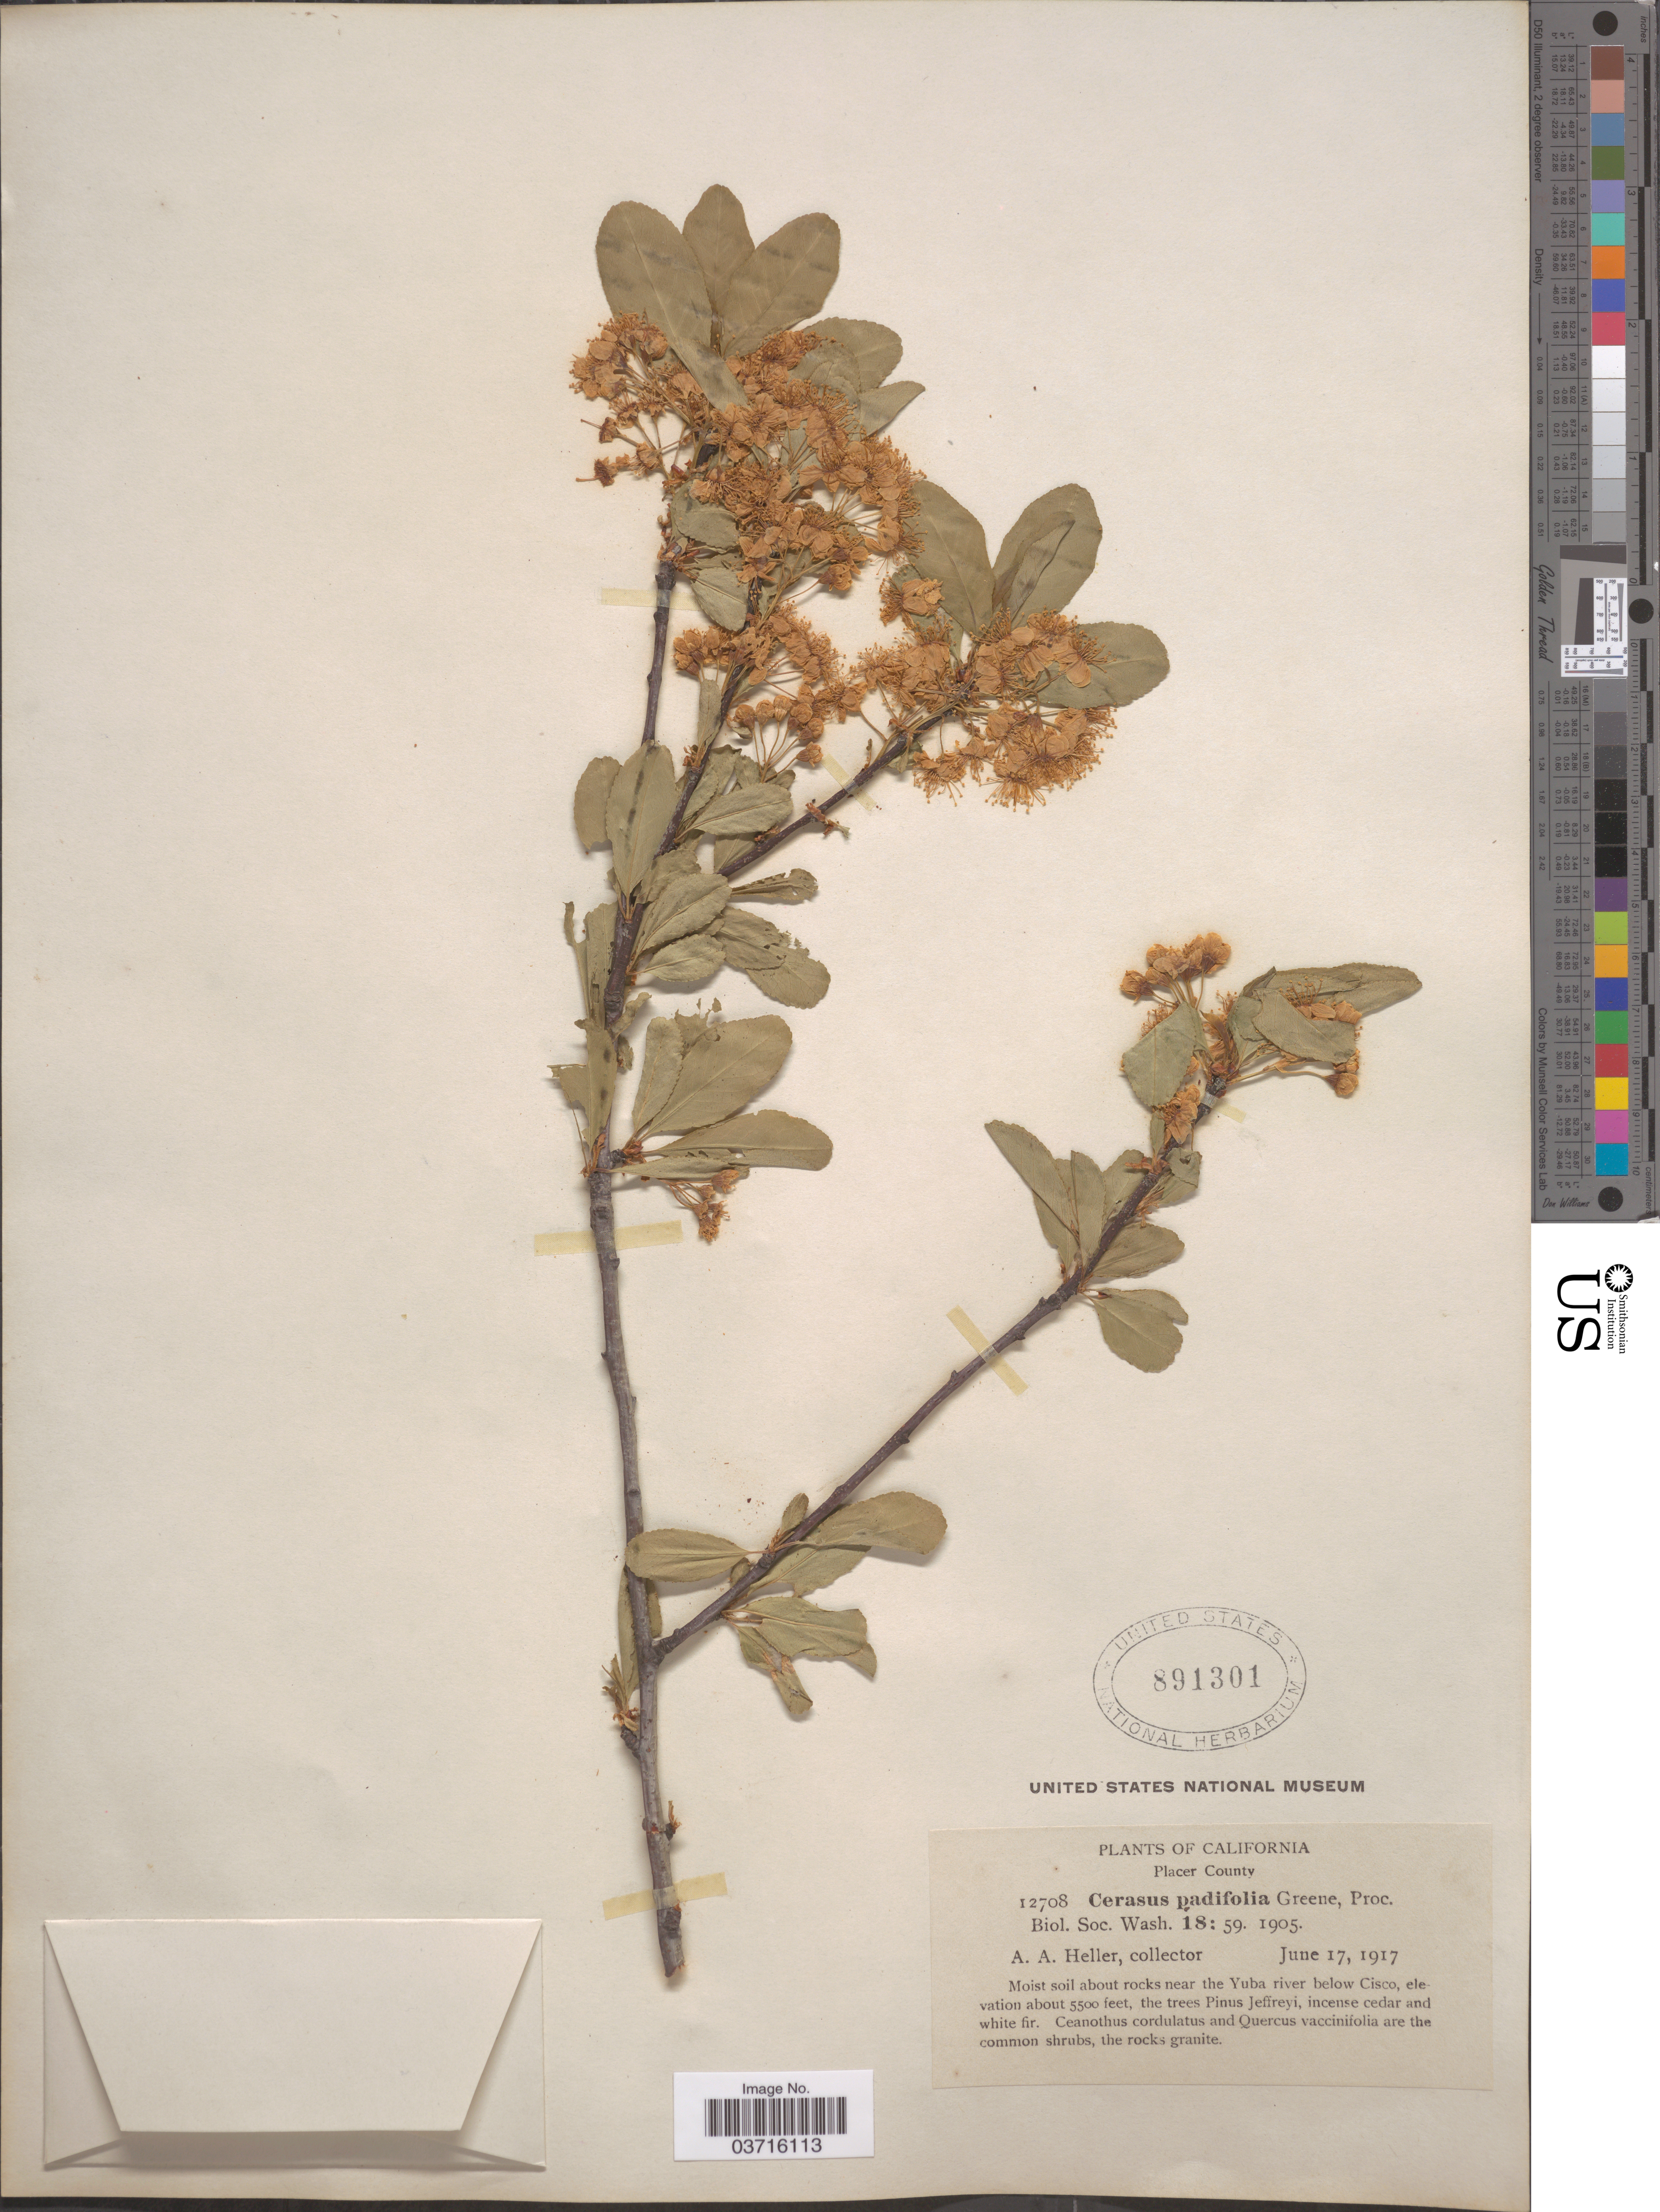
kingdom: Plantae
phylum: Tracheophyta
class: Magnoliopsida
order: Rosales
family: Rosaceae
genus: Prunus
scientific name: Prunus padifolia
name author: A. Nelson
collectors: A. A. Heller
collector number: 12708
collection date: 1917-06-17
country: United States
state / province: California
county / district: Placer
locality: Placer County. Moist soil about rocks near the Yuba river below Cisco.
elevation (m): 1676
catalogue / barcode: US 891301